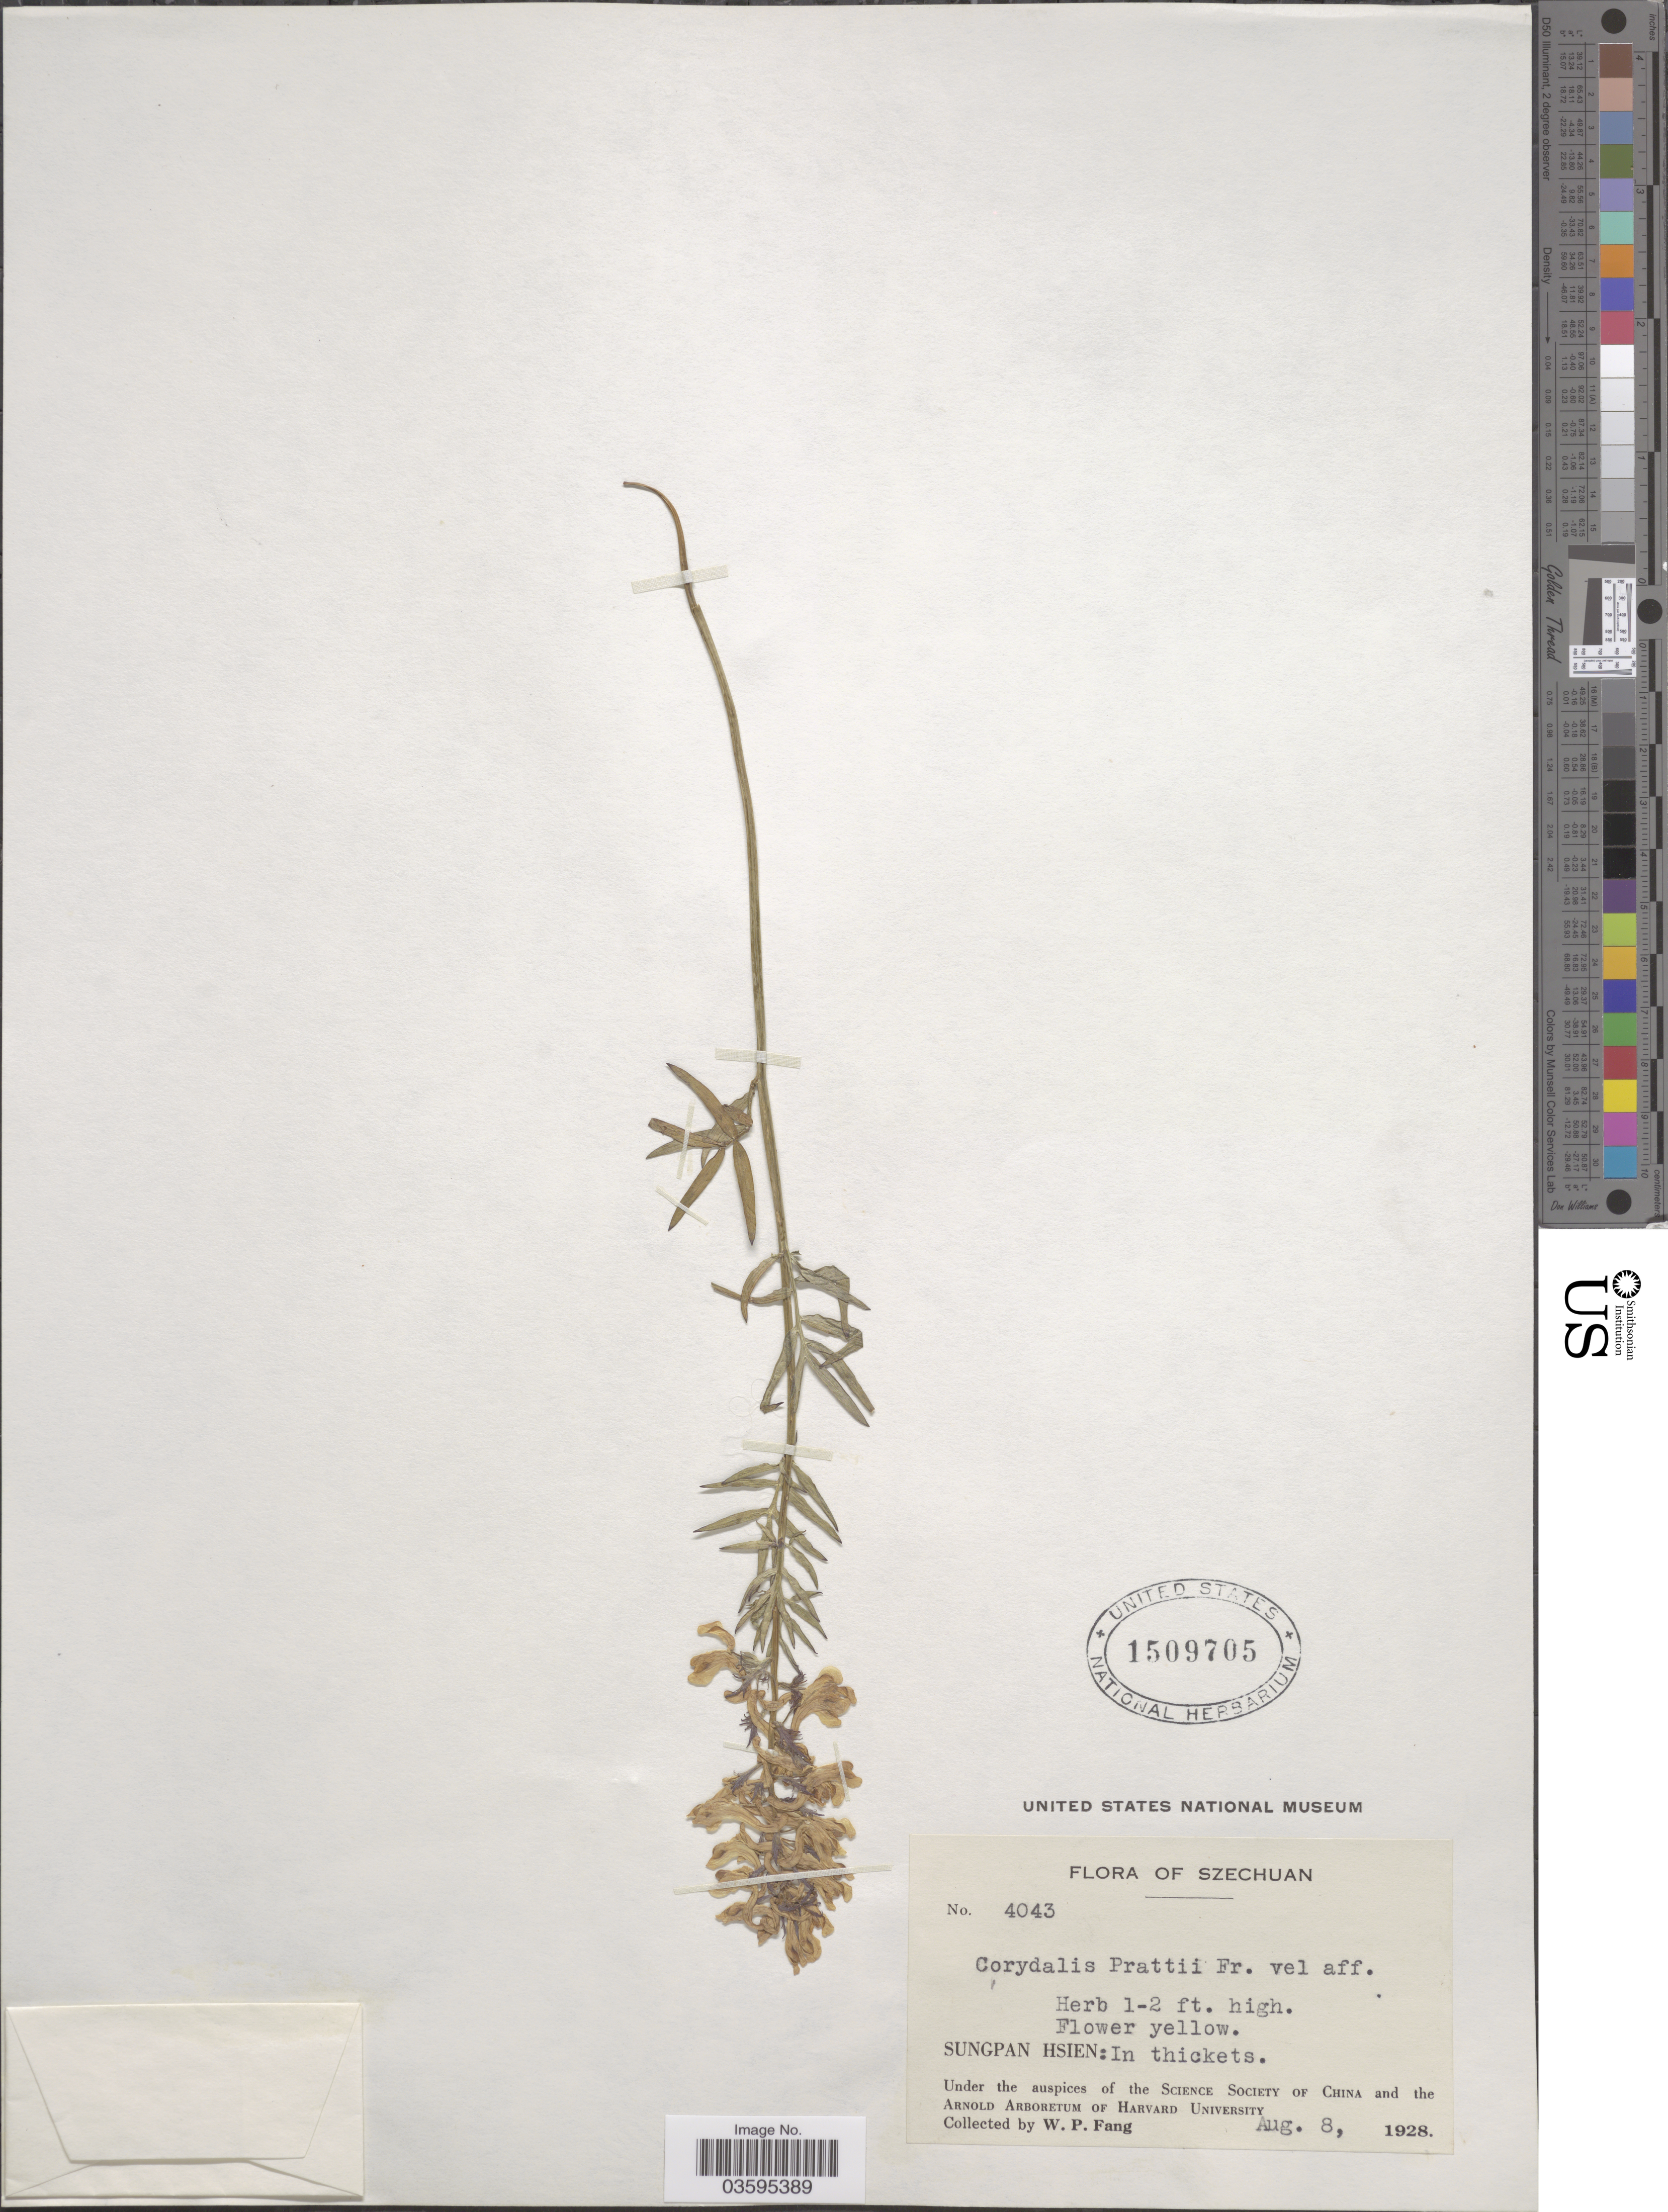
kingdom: Plantae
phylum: Tracheophyta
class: Magnoliopsida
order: Ranunculales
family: Papaveraceae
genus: Corydalis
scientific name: Corydalis prattii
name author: Franch.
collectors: W. P. Fang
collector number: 4043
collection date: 1928-08-08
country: China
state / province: Sichuan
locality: Szechuan. Sungpan Hsien: In thickets.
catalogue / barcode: US 1509705